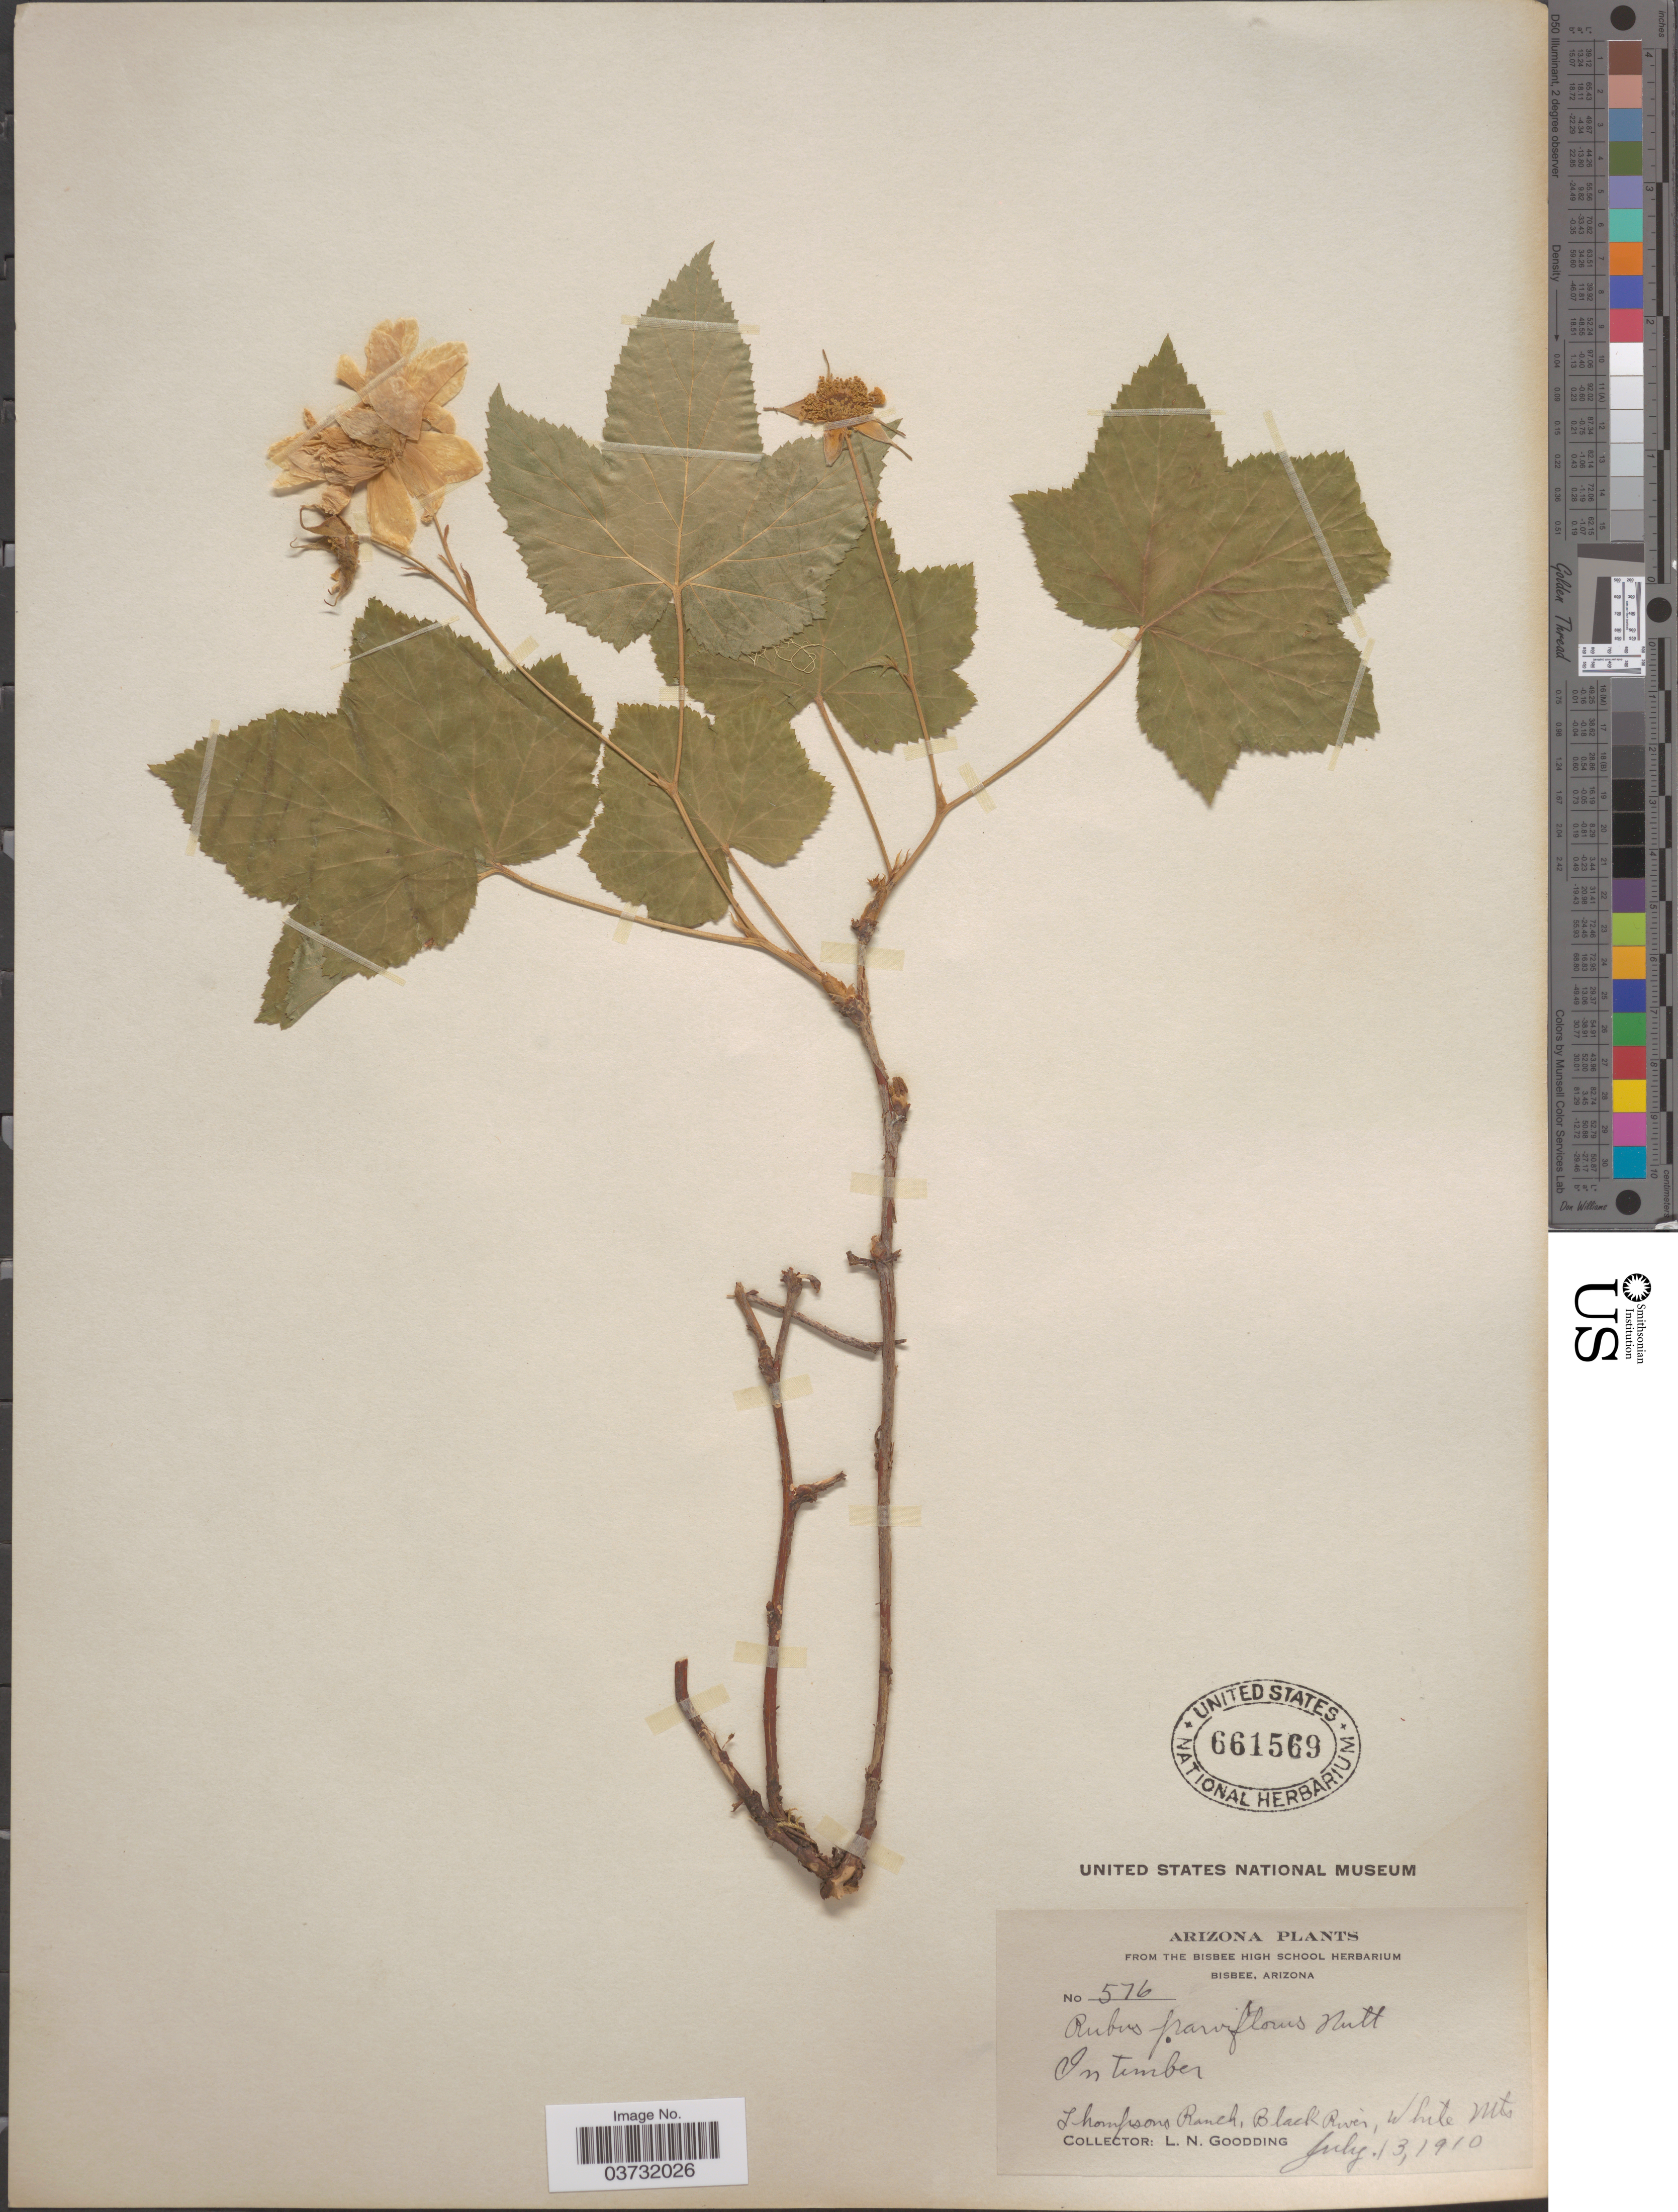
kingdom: Plantae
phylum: Tracheophyta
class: Magnoliopsida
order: Rosales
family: Rosaceae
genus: Rubus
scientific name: Rubus parviflorus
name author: Nutt.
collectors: L. N. Goodding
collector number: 576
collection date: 1910-07-13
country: United States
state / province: Arizona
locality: Bisbee. Thompsons Ranch, Black River, White Mts.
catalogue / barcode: US 661569